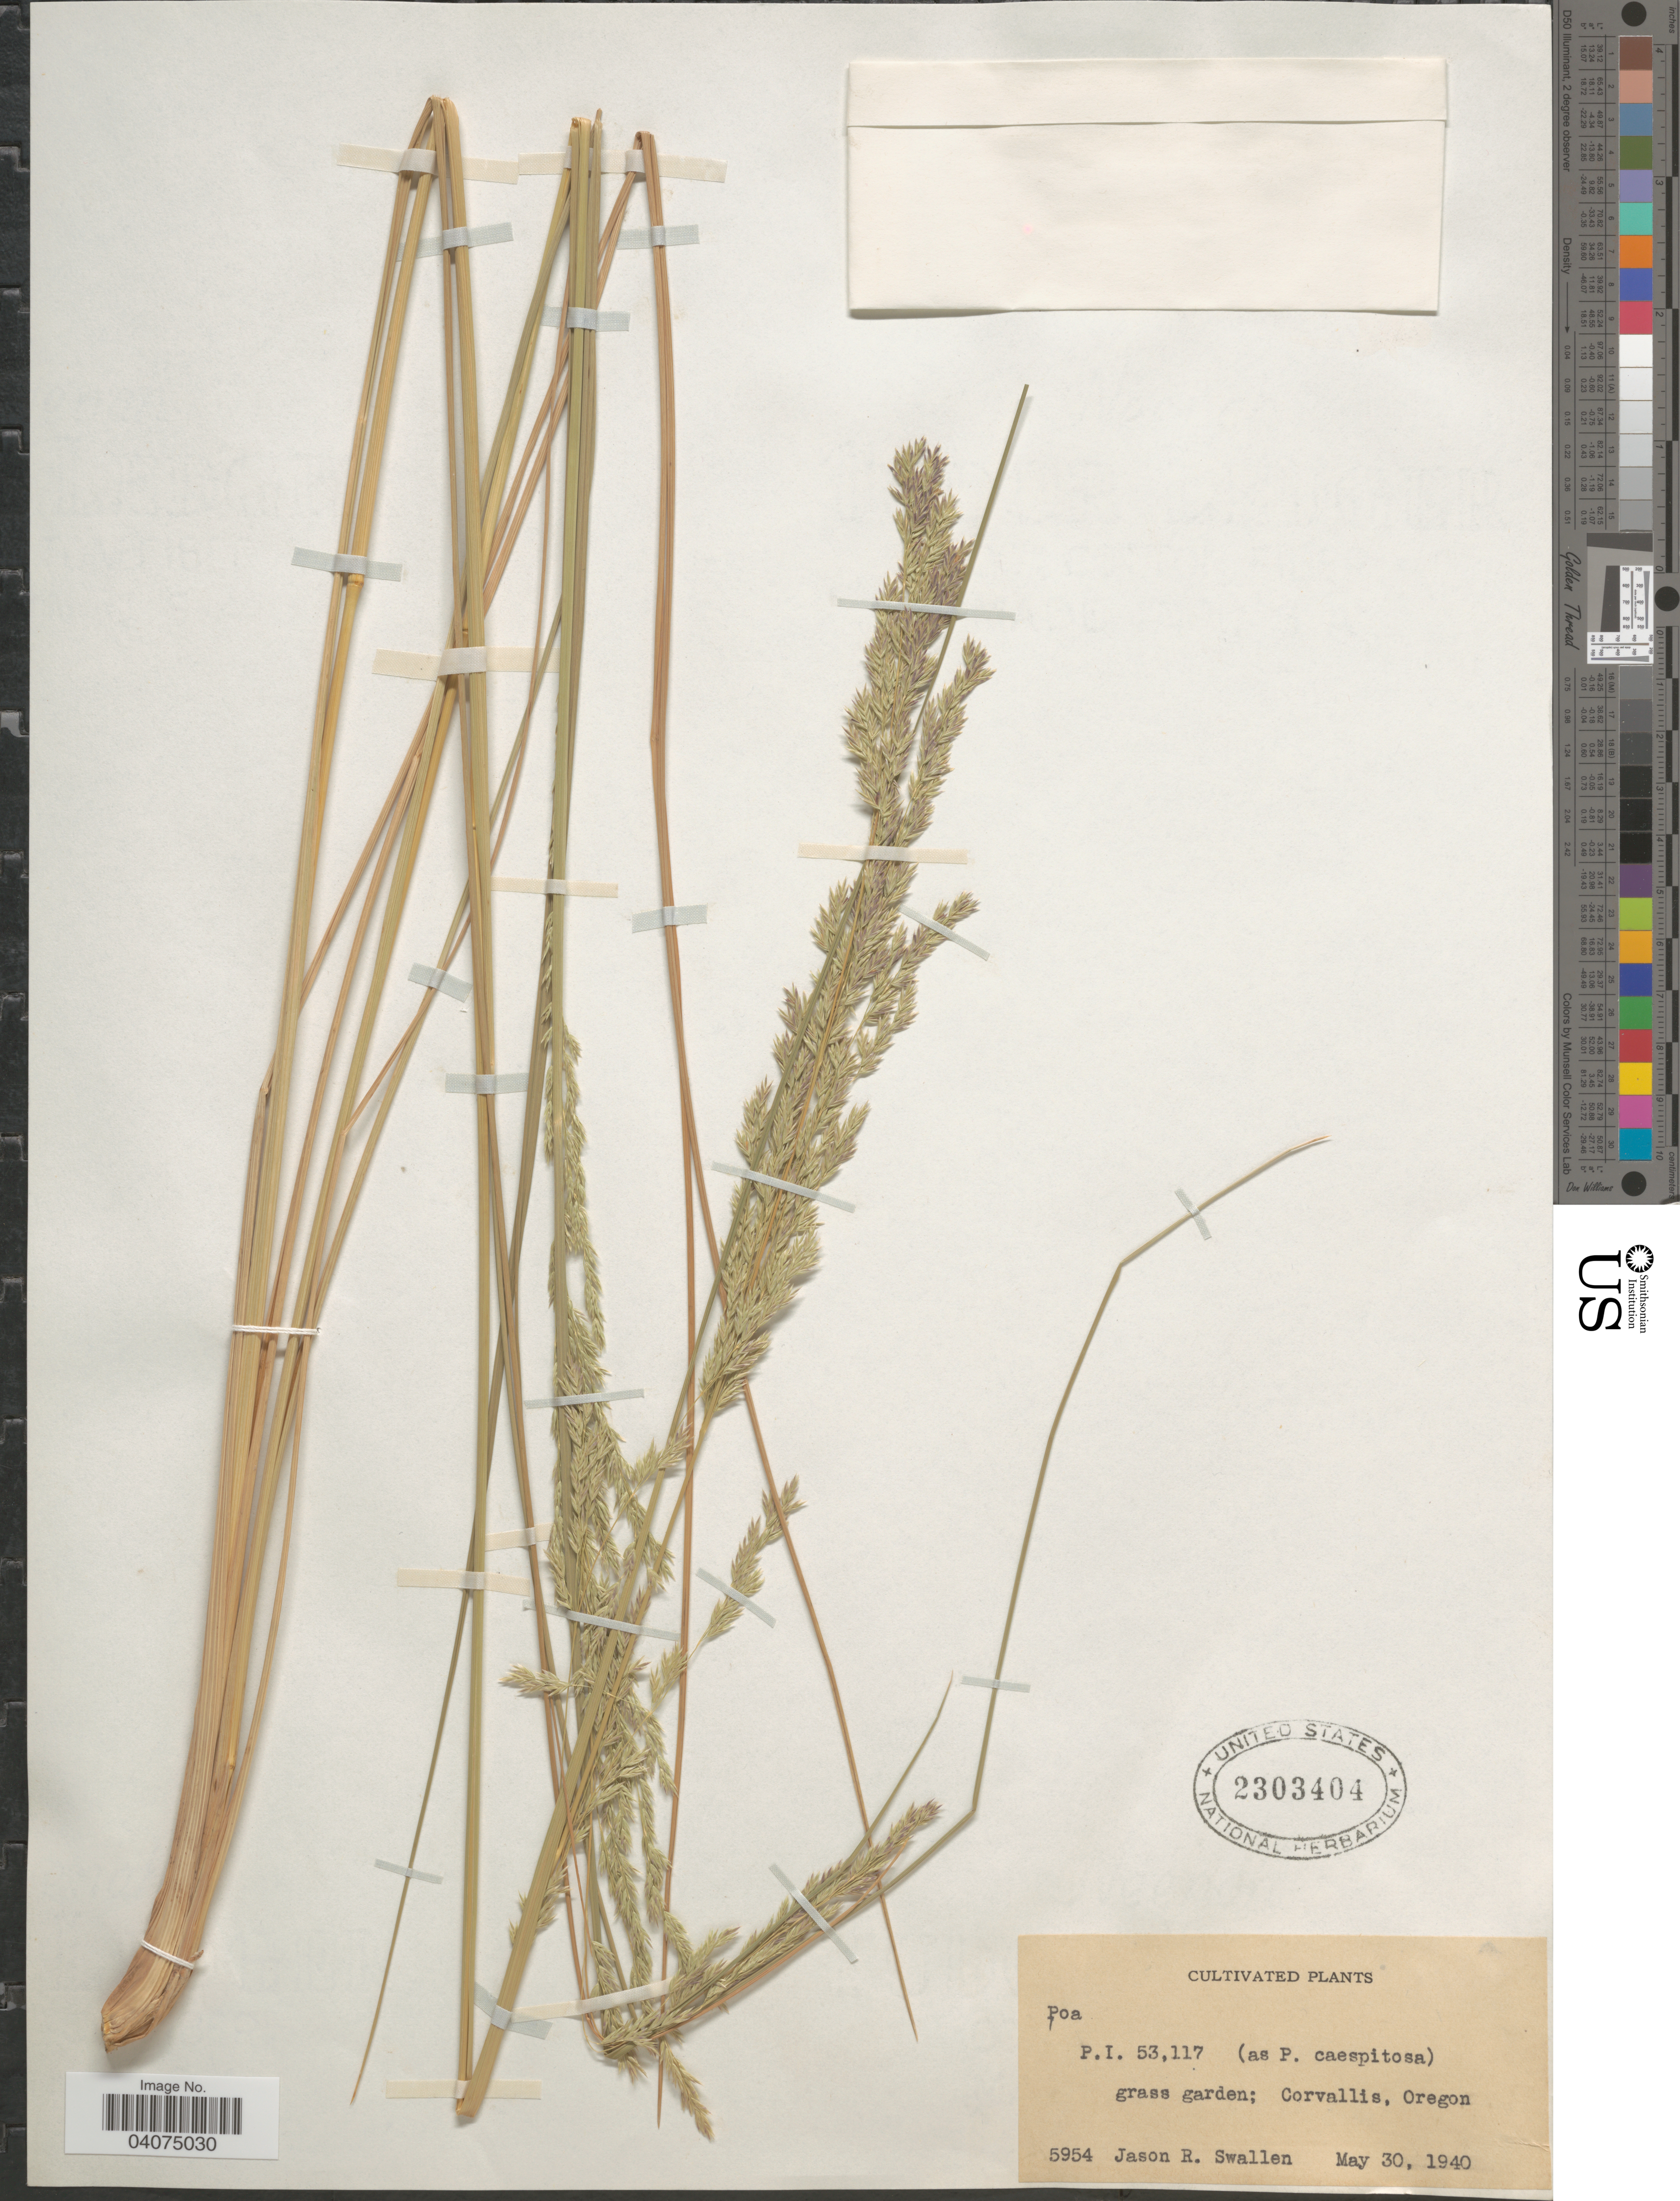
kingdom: Plantae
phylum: Tracheophyta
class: Liliopsida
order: Poales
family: Poaceae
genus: Poa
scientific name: Poa sp.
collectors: J. R. Swallen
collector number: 5954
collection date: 1940-05-30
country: United States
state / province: Oregon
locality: Grass garden; Corvallis.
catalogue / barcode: US 2303404